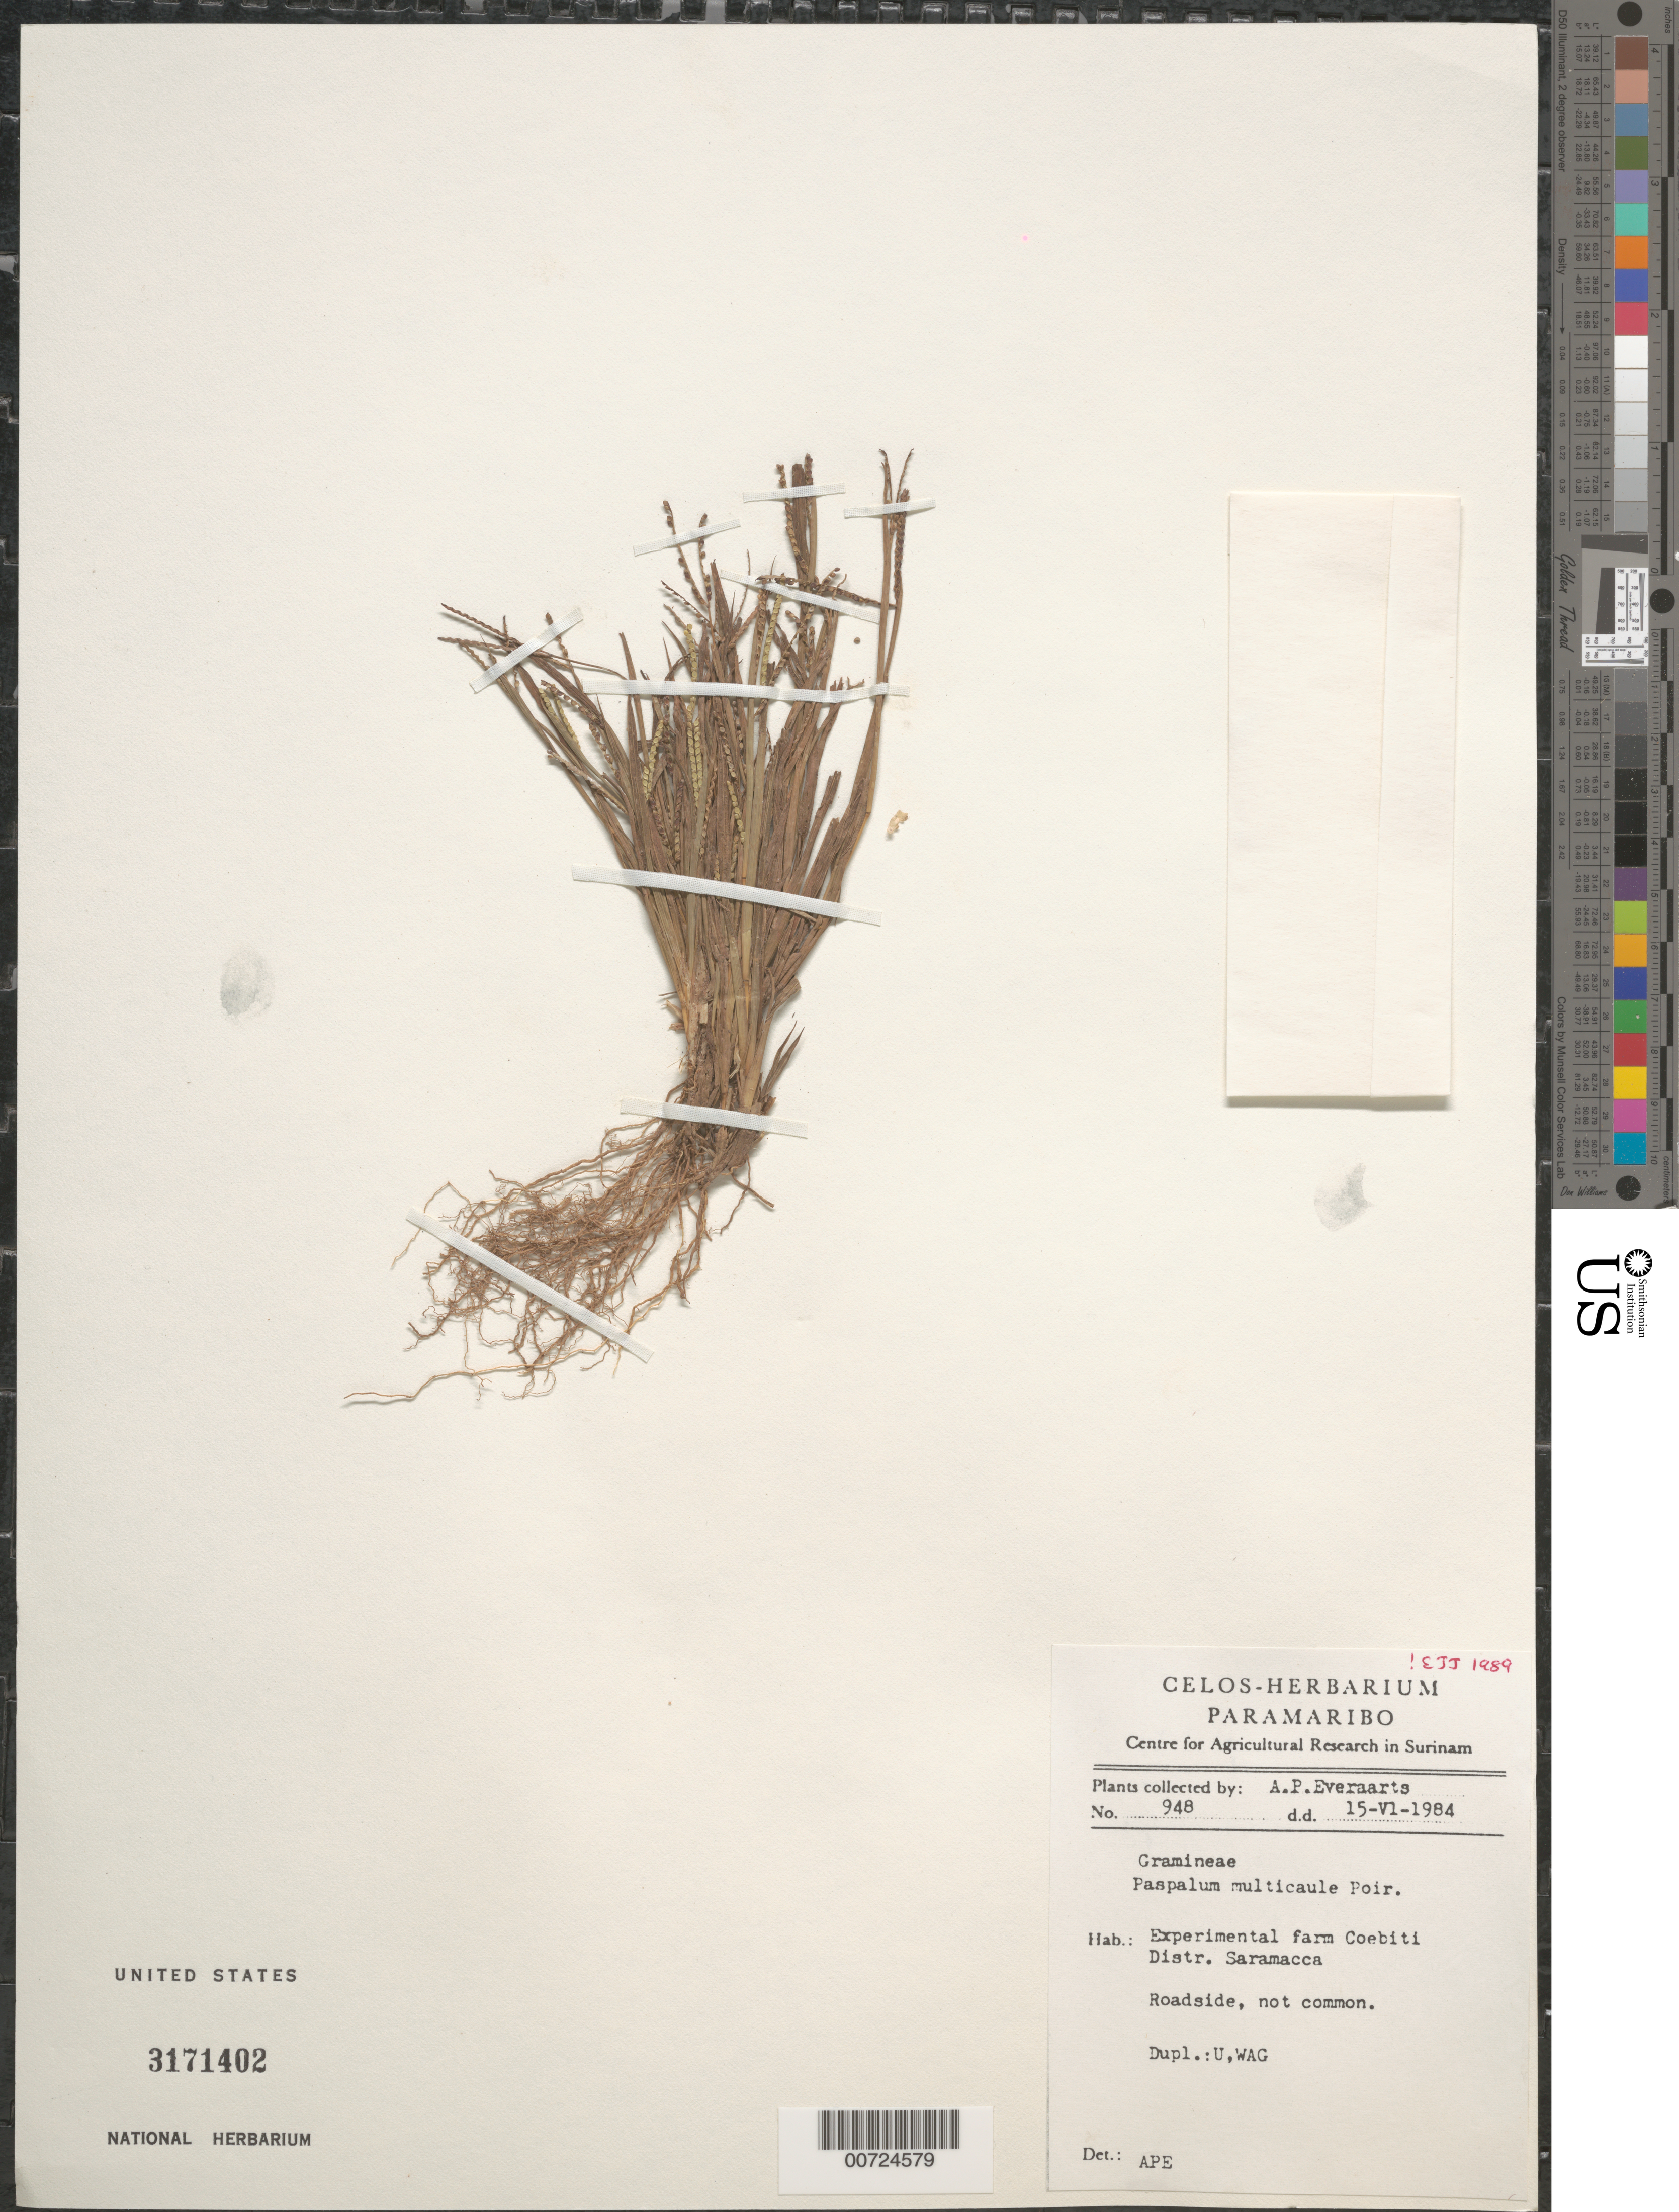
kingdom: Plantae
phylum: Tracheophyta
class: Liliopsida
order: Poales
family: Poaceae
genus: Paspalum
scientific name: Paspalum multicaule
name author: Poir.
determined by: Judziewicz, E. J.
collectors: A. Everaarts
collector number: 948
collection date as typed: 15-Jun-84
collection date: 1984-06-15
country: Suriname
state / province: Saramacca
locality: Coebiti Experimental Farm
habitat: Roadside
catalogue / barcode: US 3171402